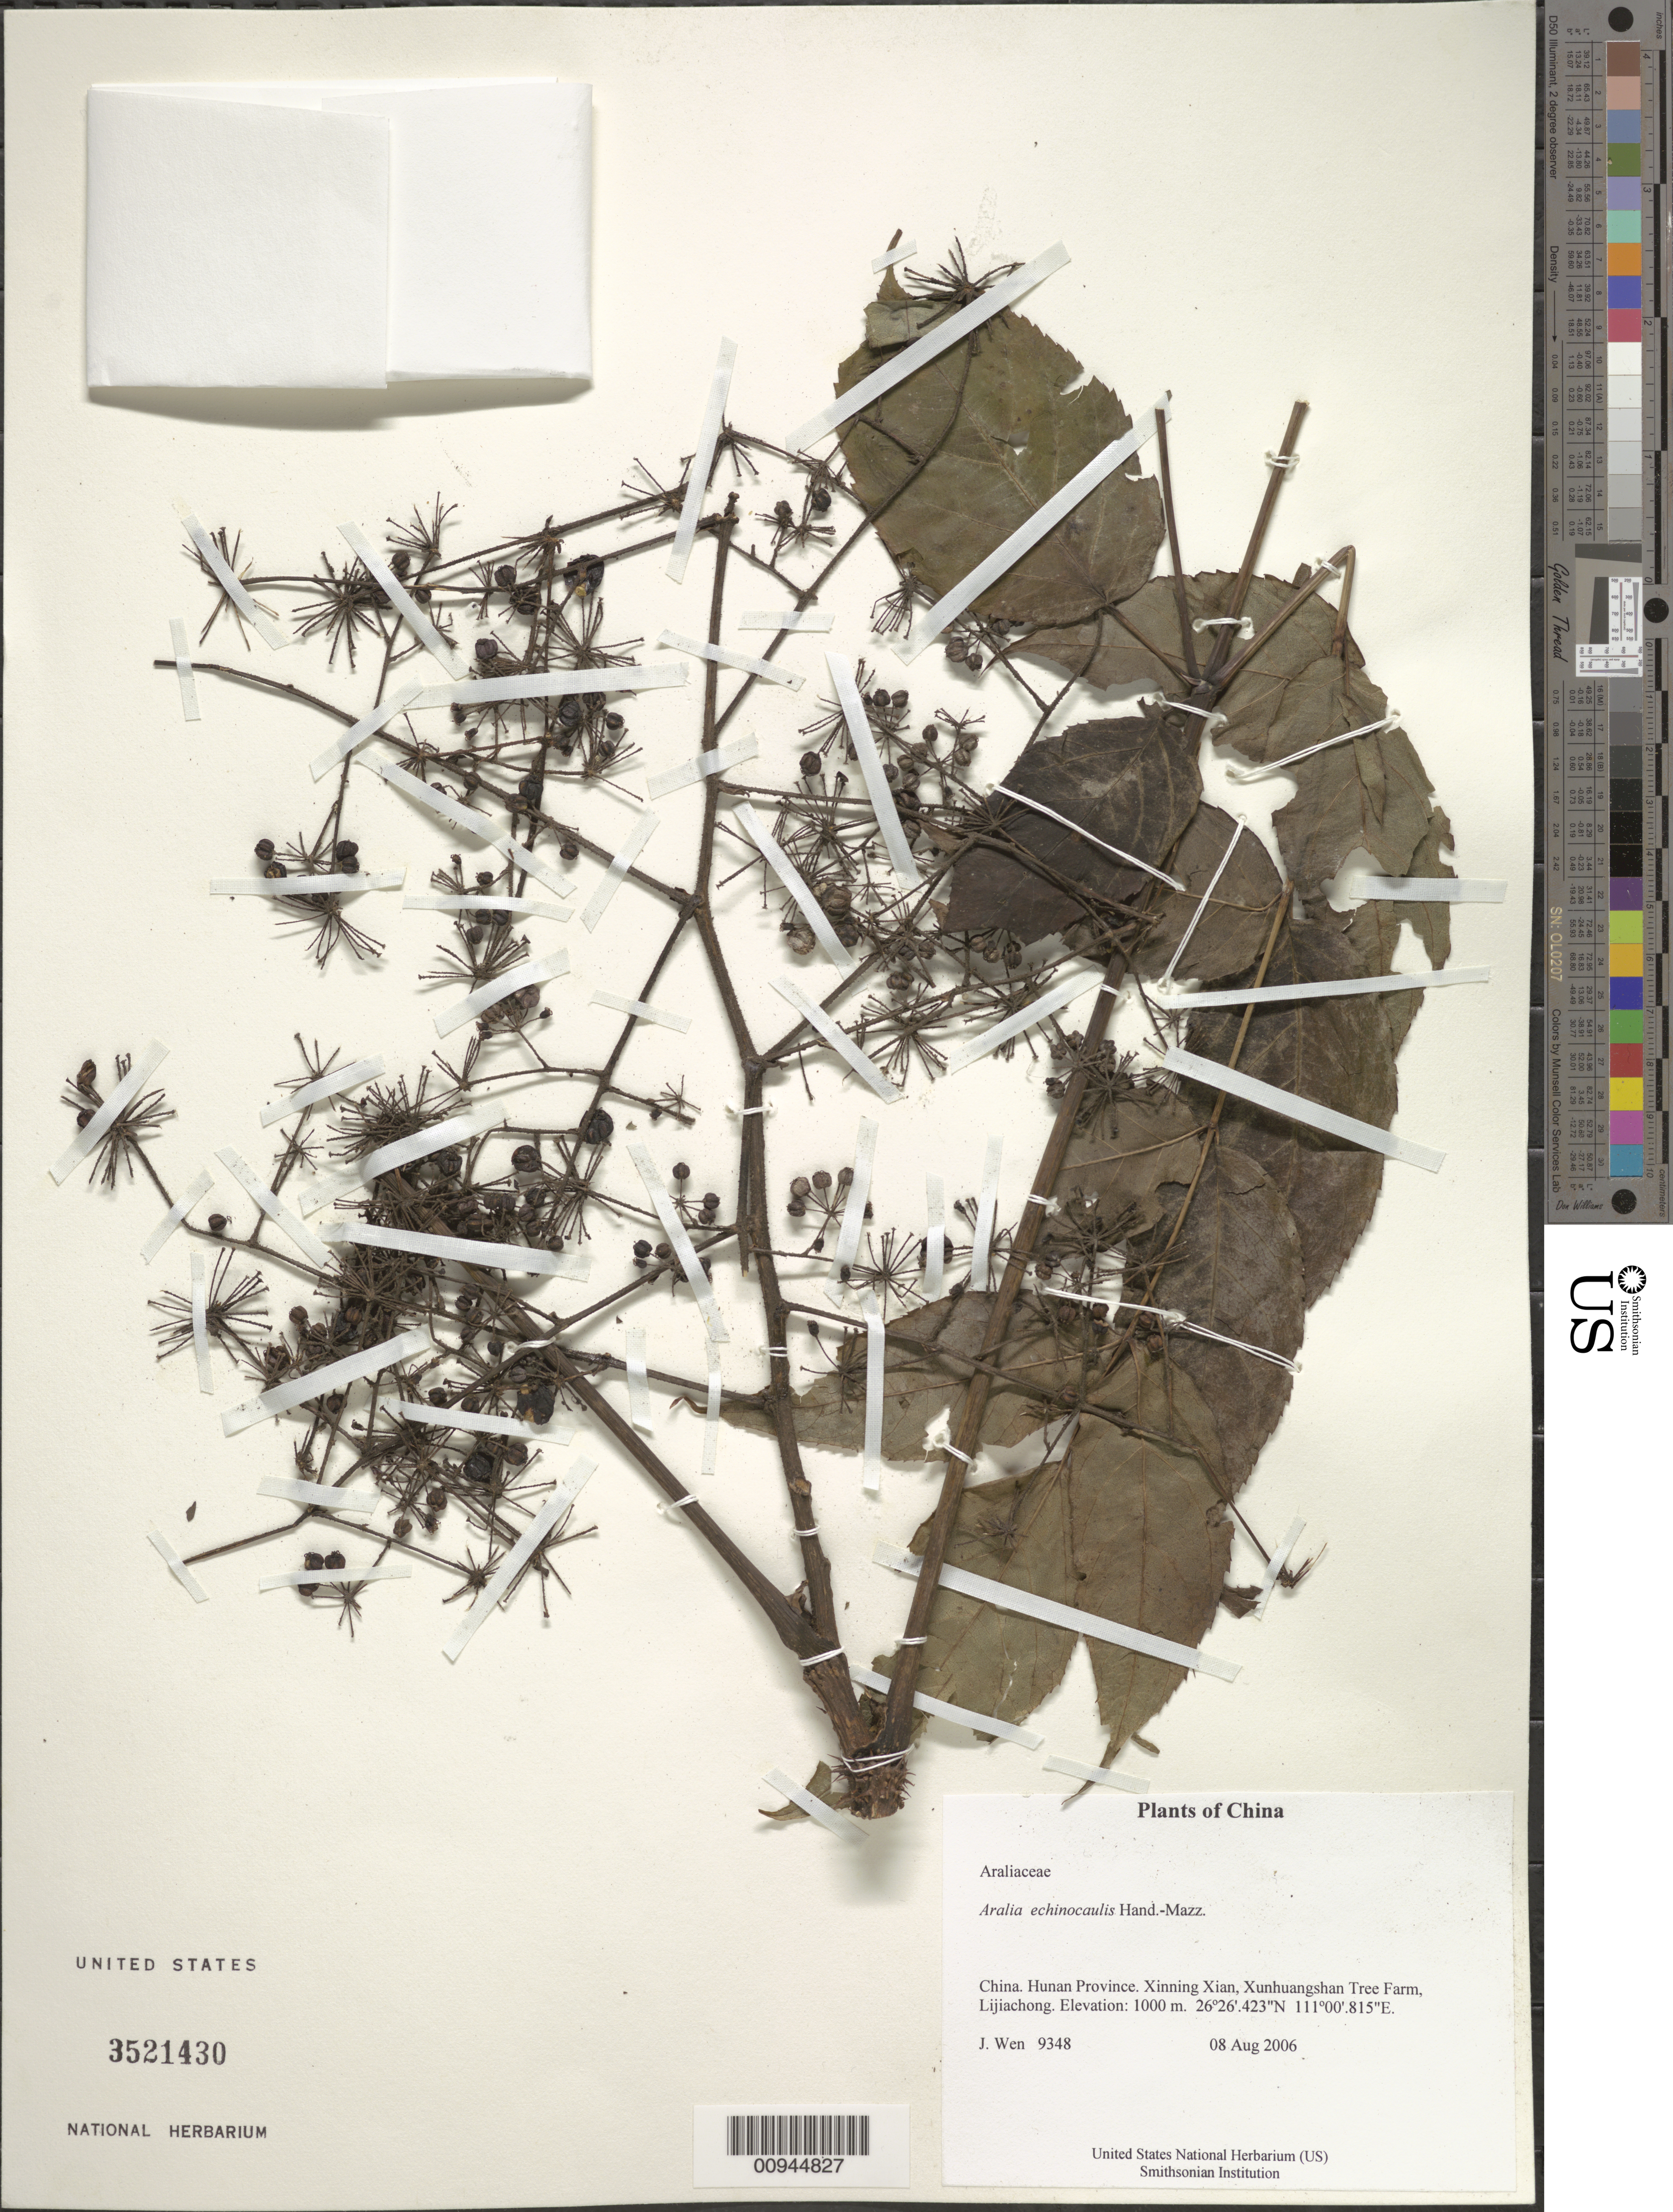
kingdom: Plantae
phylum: Tracheophyta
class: Magnoliopsida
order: Apiales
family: Araliaceae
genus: Aralia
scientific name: Aralia echinocaulis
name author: Hand.-Mazz.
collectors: J. Wen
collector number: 9348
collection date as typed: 08 Aug 2006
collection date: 2006-08-08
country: China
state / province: Hunan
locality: Xinning Xian, Xunhuangshan Tree Farm, Lijiachong.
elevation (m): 1000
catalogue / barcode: US 3521430